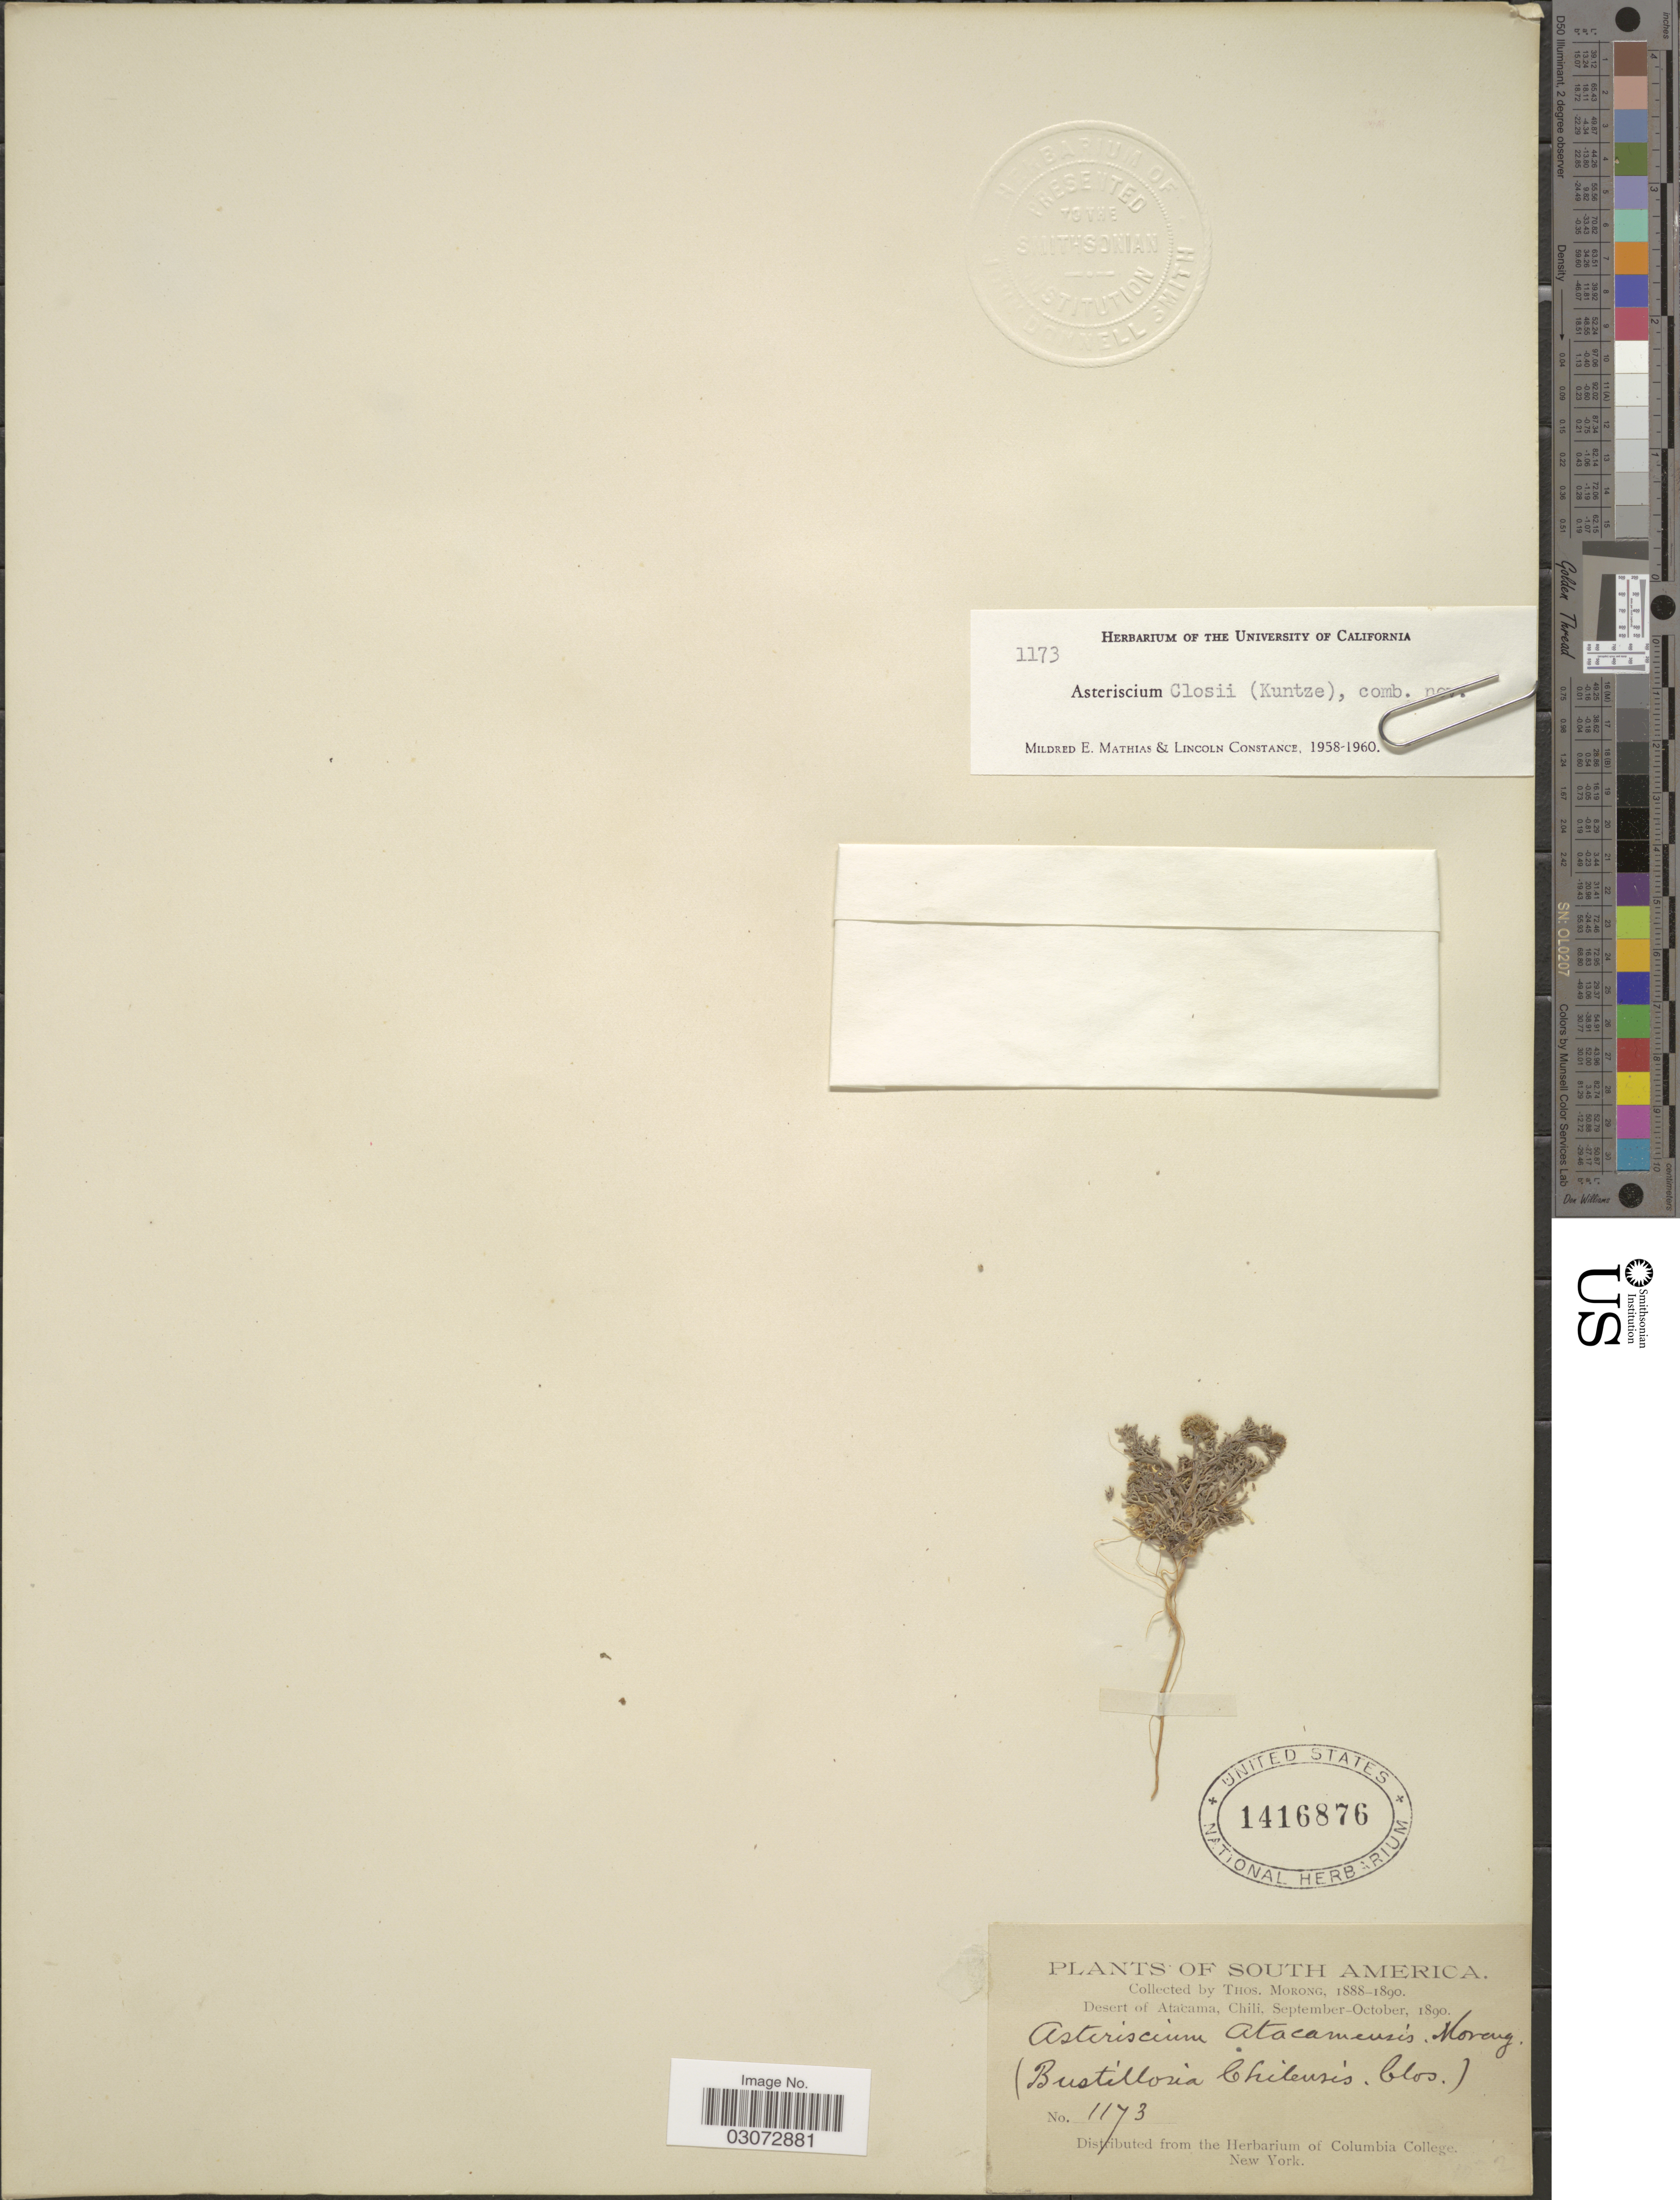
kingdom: Plantae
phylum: Tracheophyta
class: Magnoliopsida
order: Apiales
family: Apiaceae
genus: Asteriscium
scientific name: Asteriscium closii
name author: (Kuntze) Mathias & Constance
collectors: ex herb. T. Morong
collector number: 1173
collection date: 1890-09/1890-10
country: Chile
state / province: Atacama (III)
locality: Desert of Atacama.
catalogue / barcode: US 1416876